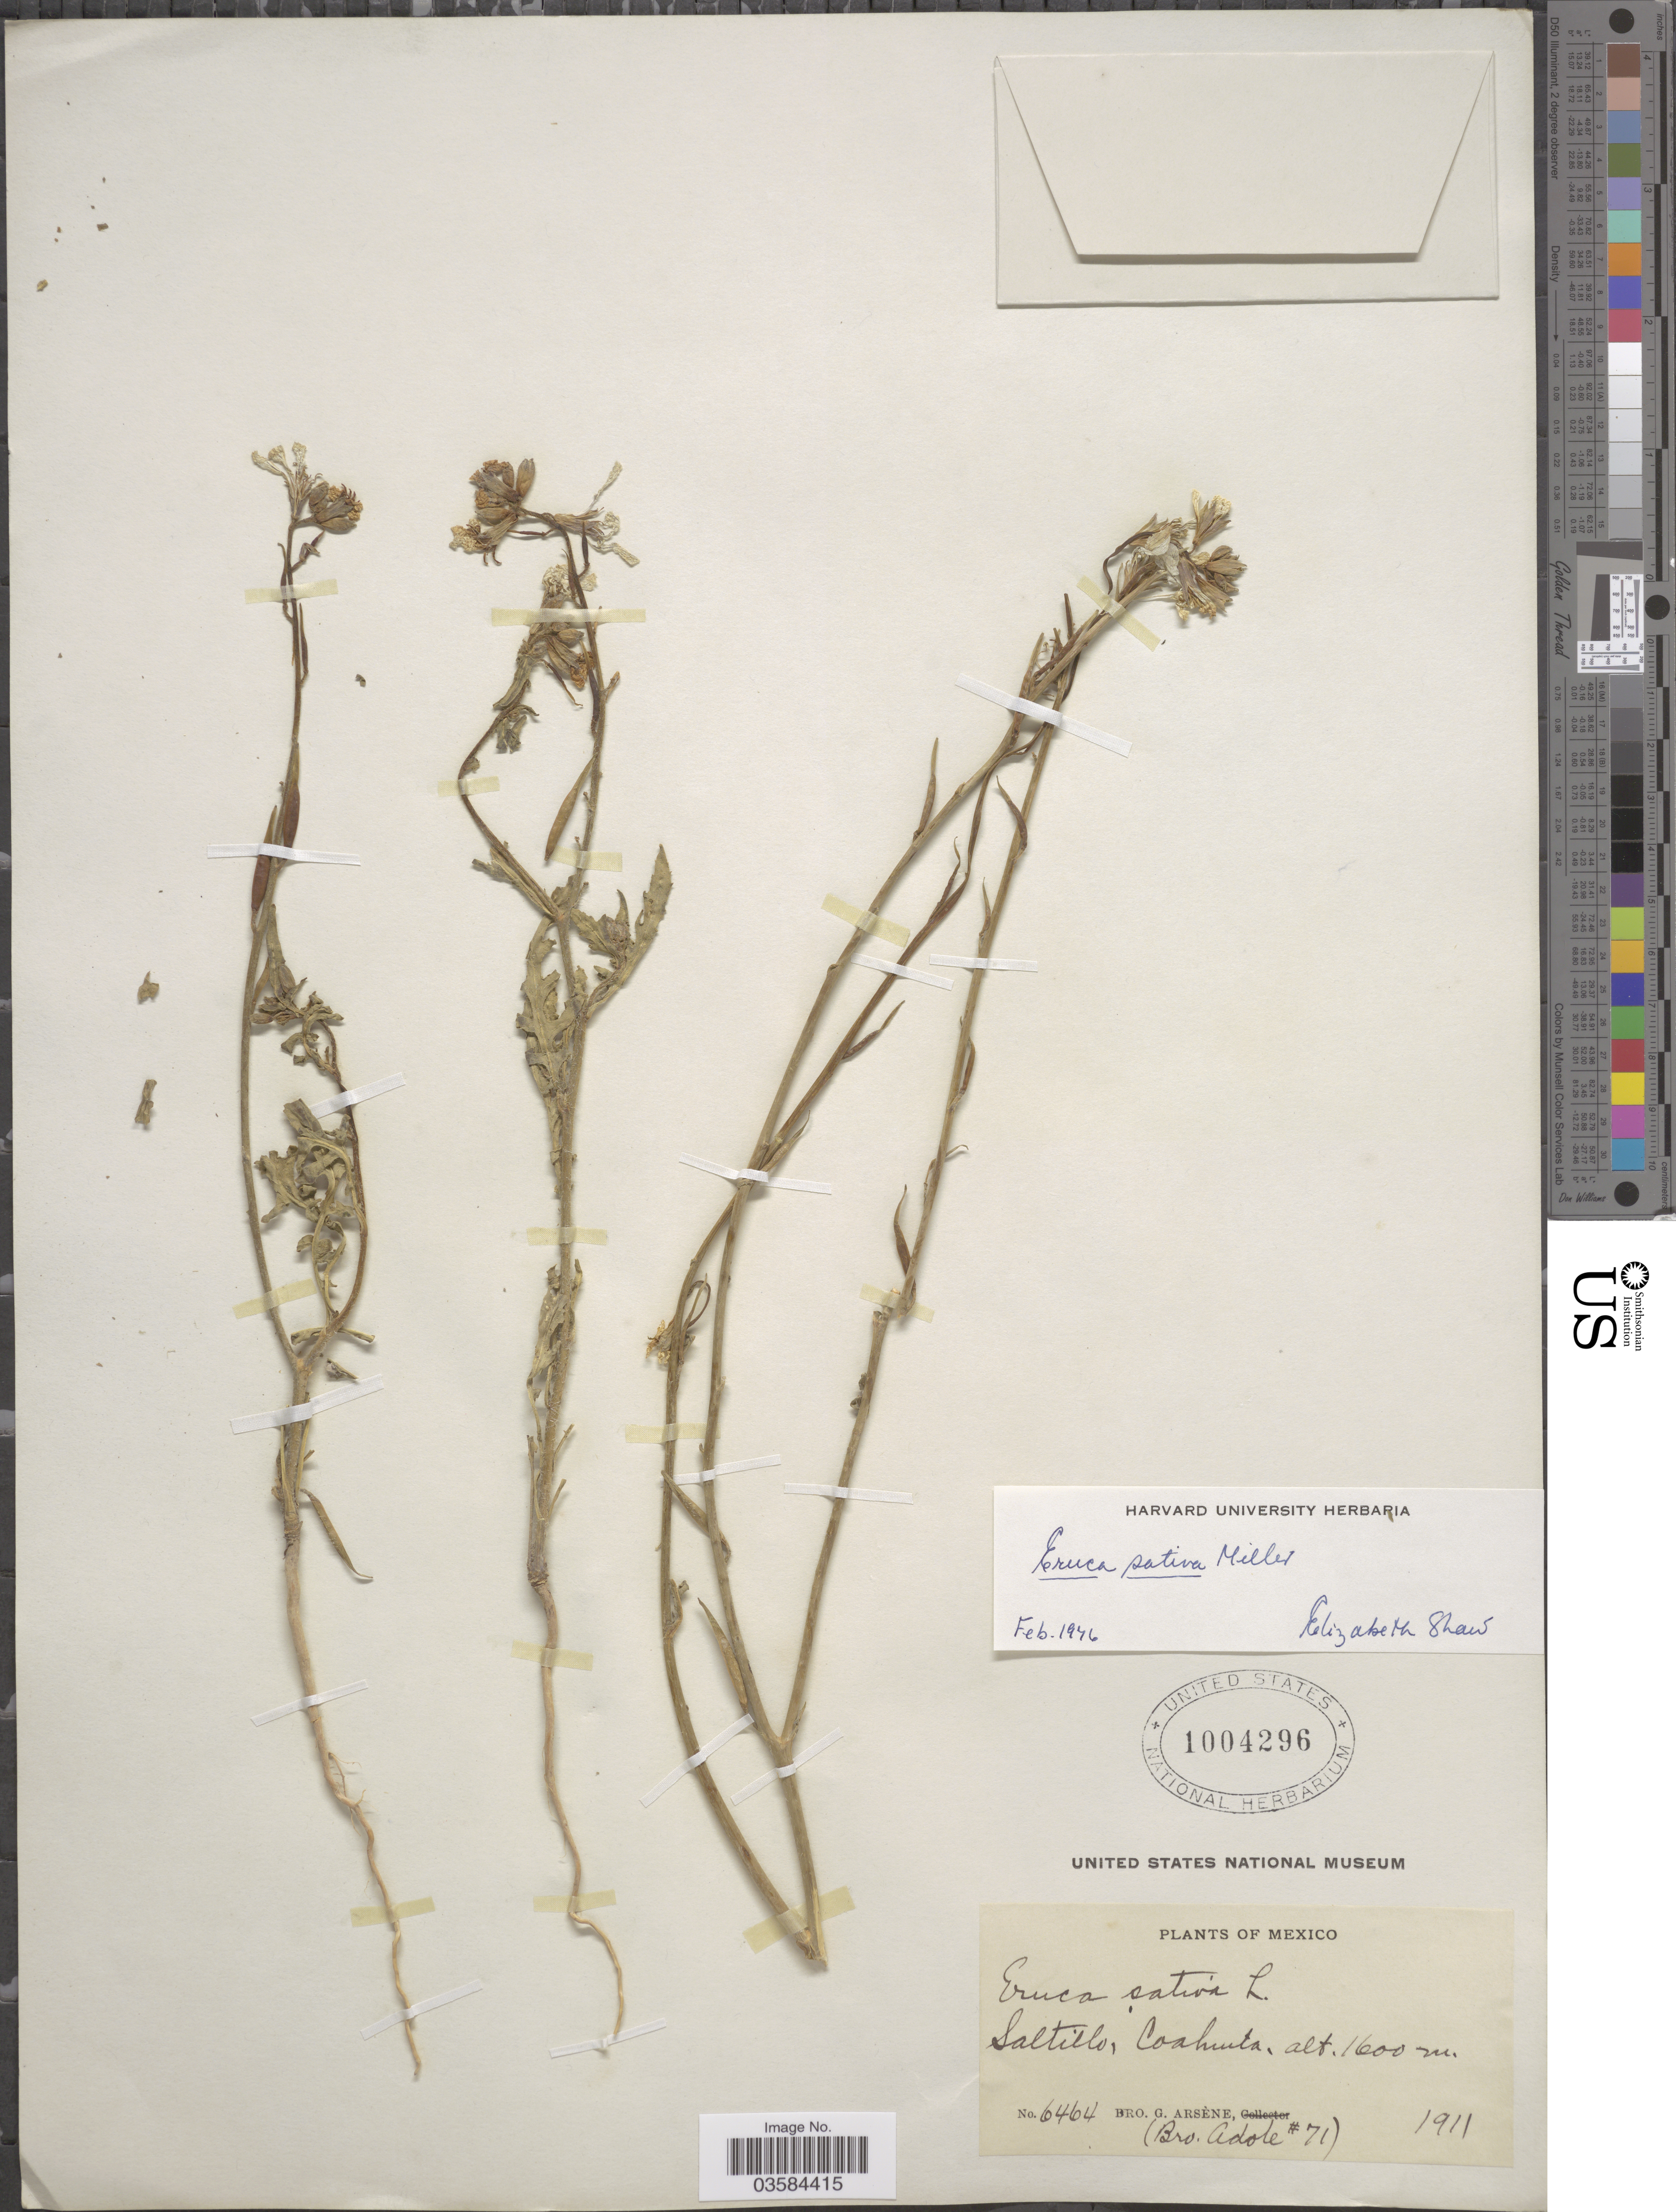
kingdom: Plantae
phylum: Tracheophyta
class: Magnoliopsida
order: Brassicales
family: Brassicaceae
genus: Eruca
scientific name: Eruca vesicaria subsp. sativa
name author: (Mill.) Thell.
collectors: Bro. G. Arsène & Bro. Adole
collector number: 6464/71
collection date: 1911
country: Mexico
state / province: Coahuila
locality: Saltillo.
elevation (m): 1600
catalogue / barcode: US 1004296